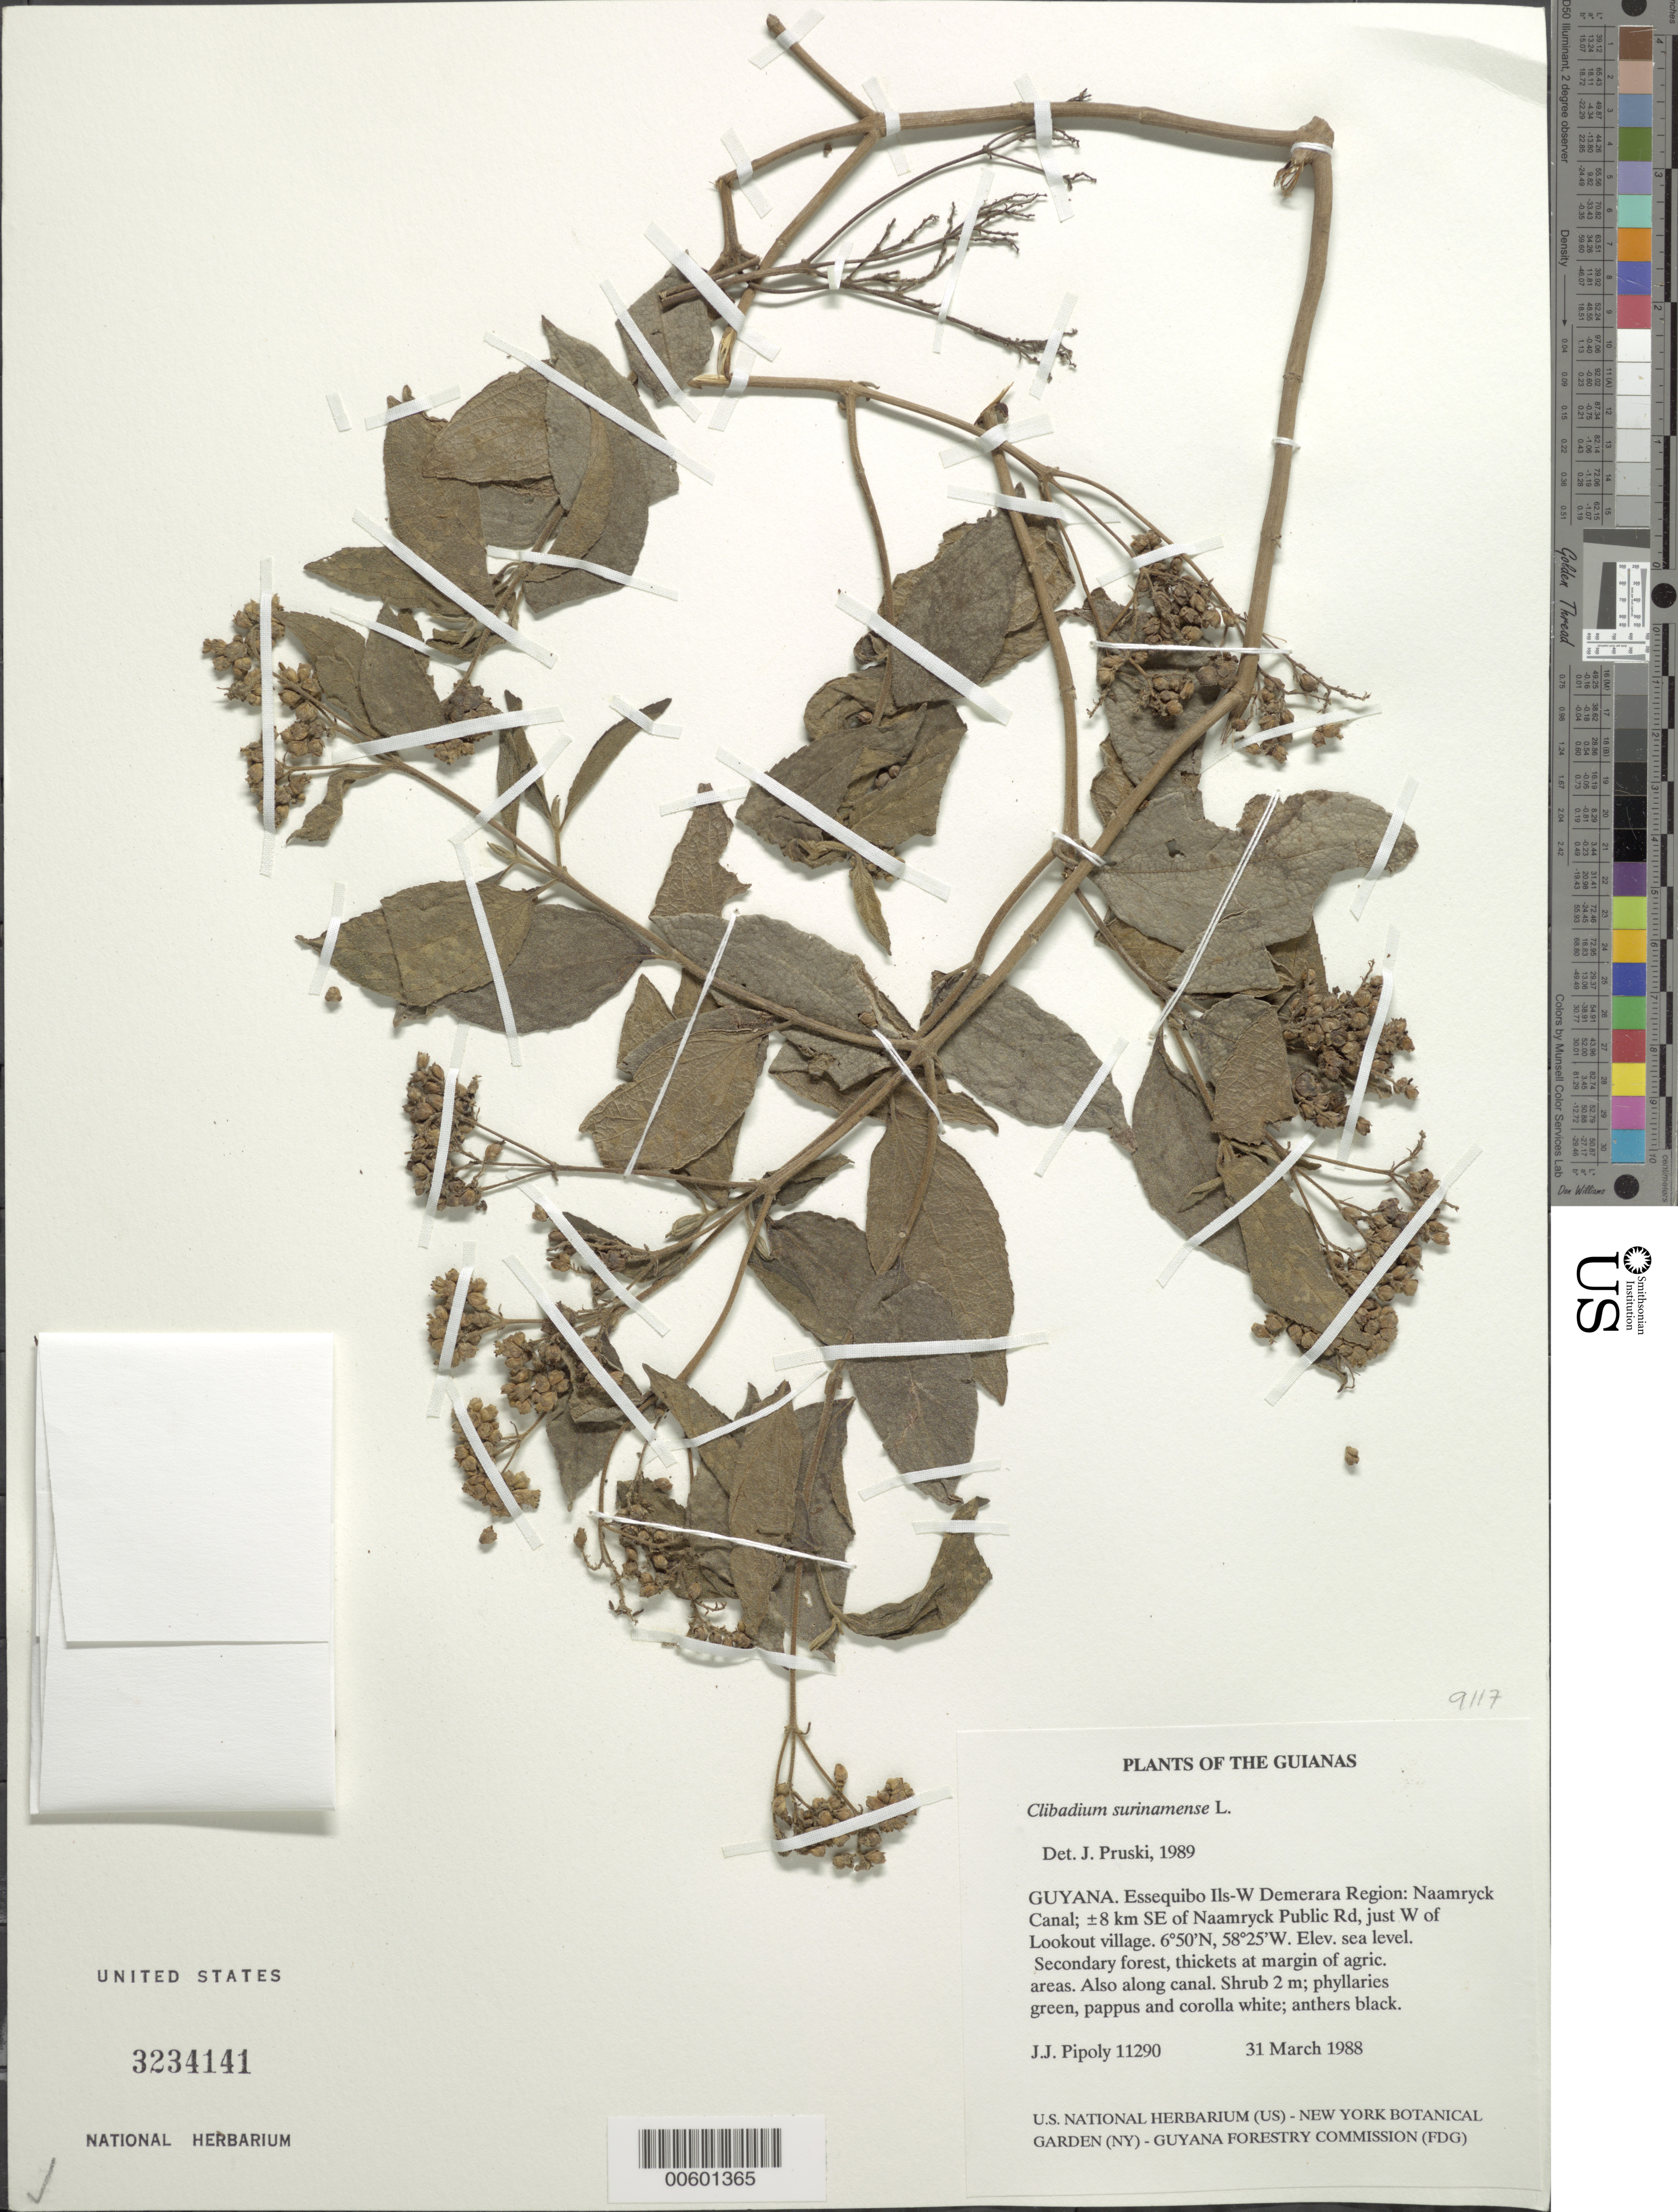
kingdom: Plantae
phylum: Tracheophyta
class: Magnoliopsida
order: Asterales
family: Asteraceae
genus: Clibadium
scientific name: Clibadium surinamense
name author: L.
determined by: Pruski, J. F.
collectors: J. J. Pipoly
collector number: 11290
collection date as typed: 31 March 1987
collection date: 1987-03-31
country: Guyana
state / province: Essequibo Isl-W. Demerara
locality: Naamryck Canal; ±8 km SE of Naamryck Public Rd, just W of Lookout village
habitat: Secondary forest, thickets at margin of agric. areas. Also along canal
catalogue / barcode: US 3234141